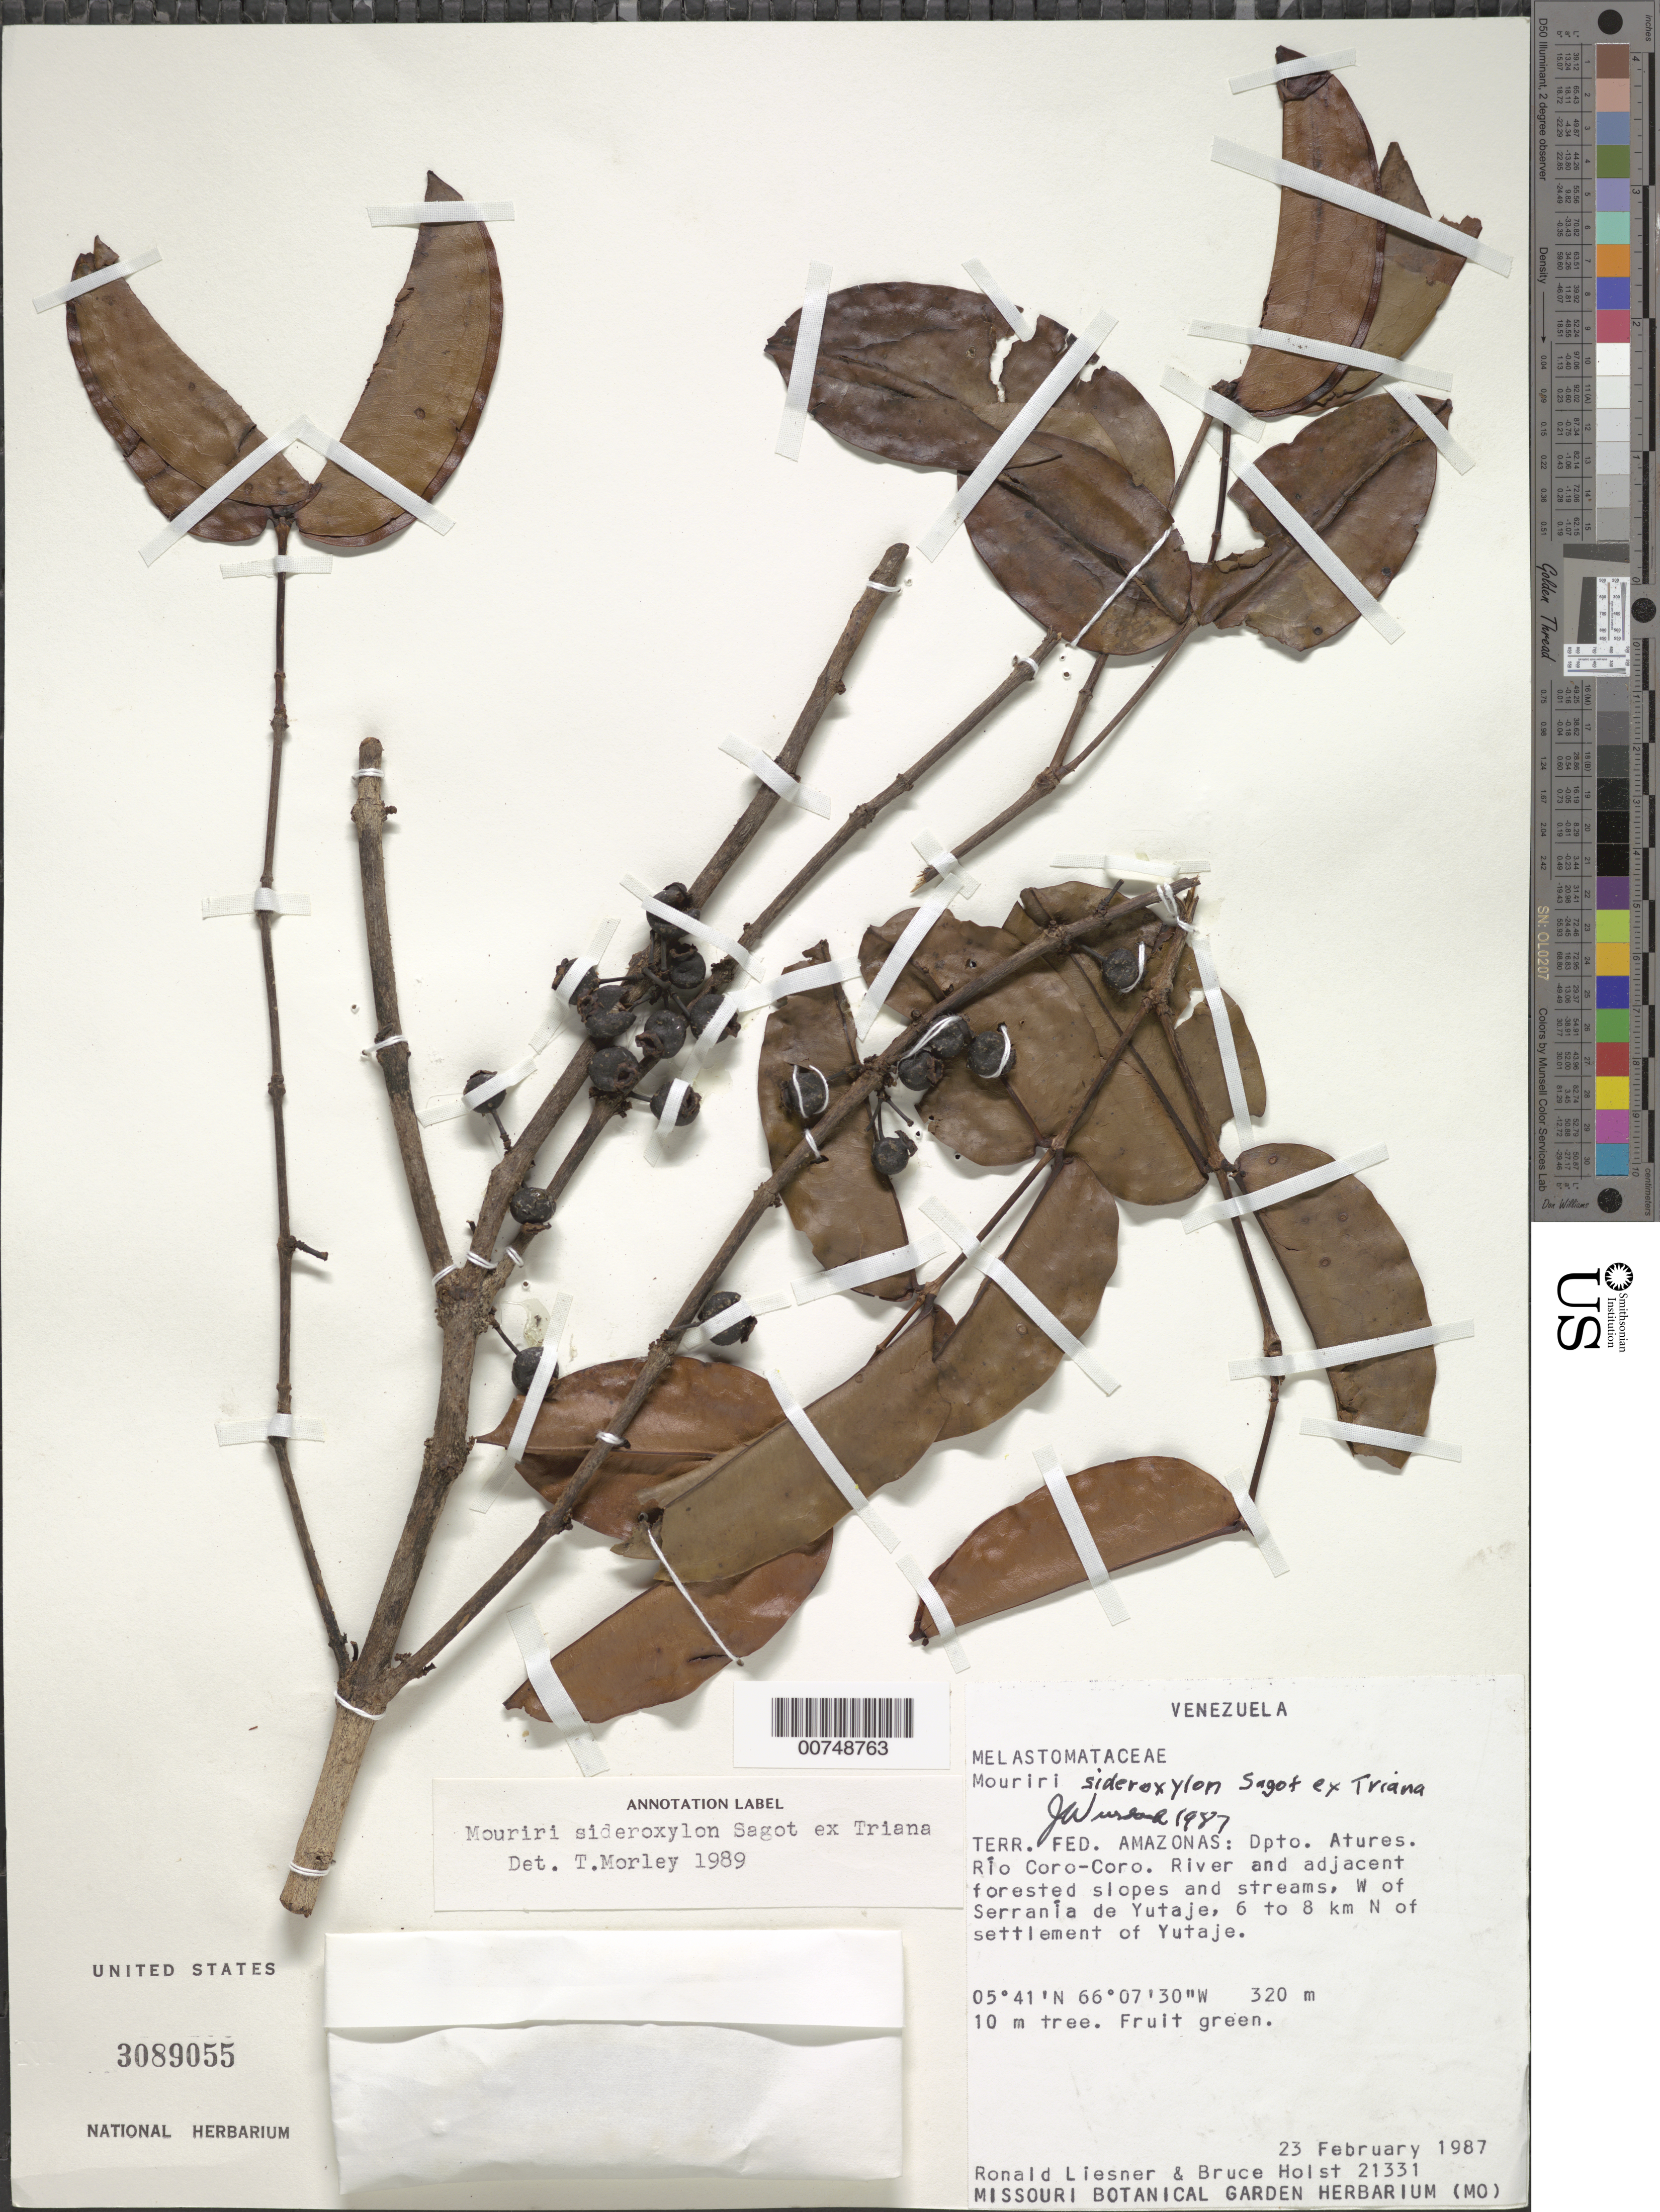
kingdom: Plantae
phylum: Tracheophyta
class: Magnoliopsida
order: Myrtales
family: Melastomataceae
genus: Mouriri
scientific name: Mouriri sideroxylon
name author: Sagot ex Triana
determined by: Morley, T.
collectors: R. L. Liesner & B. Holst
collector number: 21331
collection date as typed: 23-Feb-87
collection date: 1987-02-23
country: Venezuela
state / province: Amazonas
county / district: Atures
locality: Río Coro-Coro, W of Serrania de Yutajé, 6-8 km N of settlement of Yutajé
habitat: River and adjacent forested slopes and streams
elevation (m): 320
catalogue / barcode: US 3089055